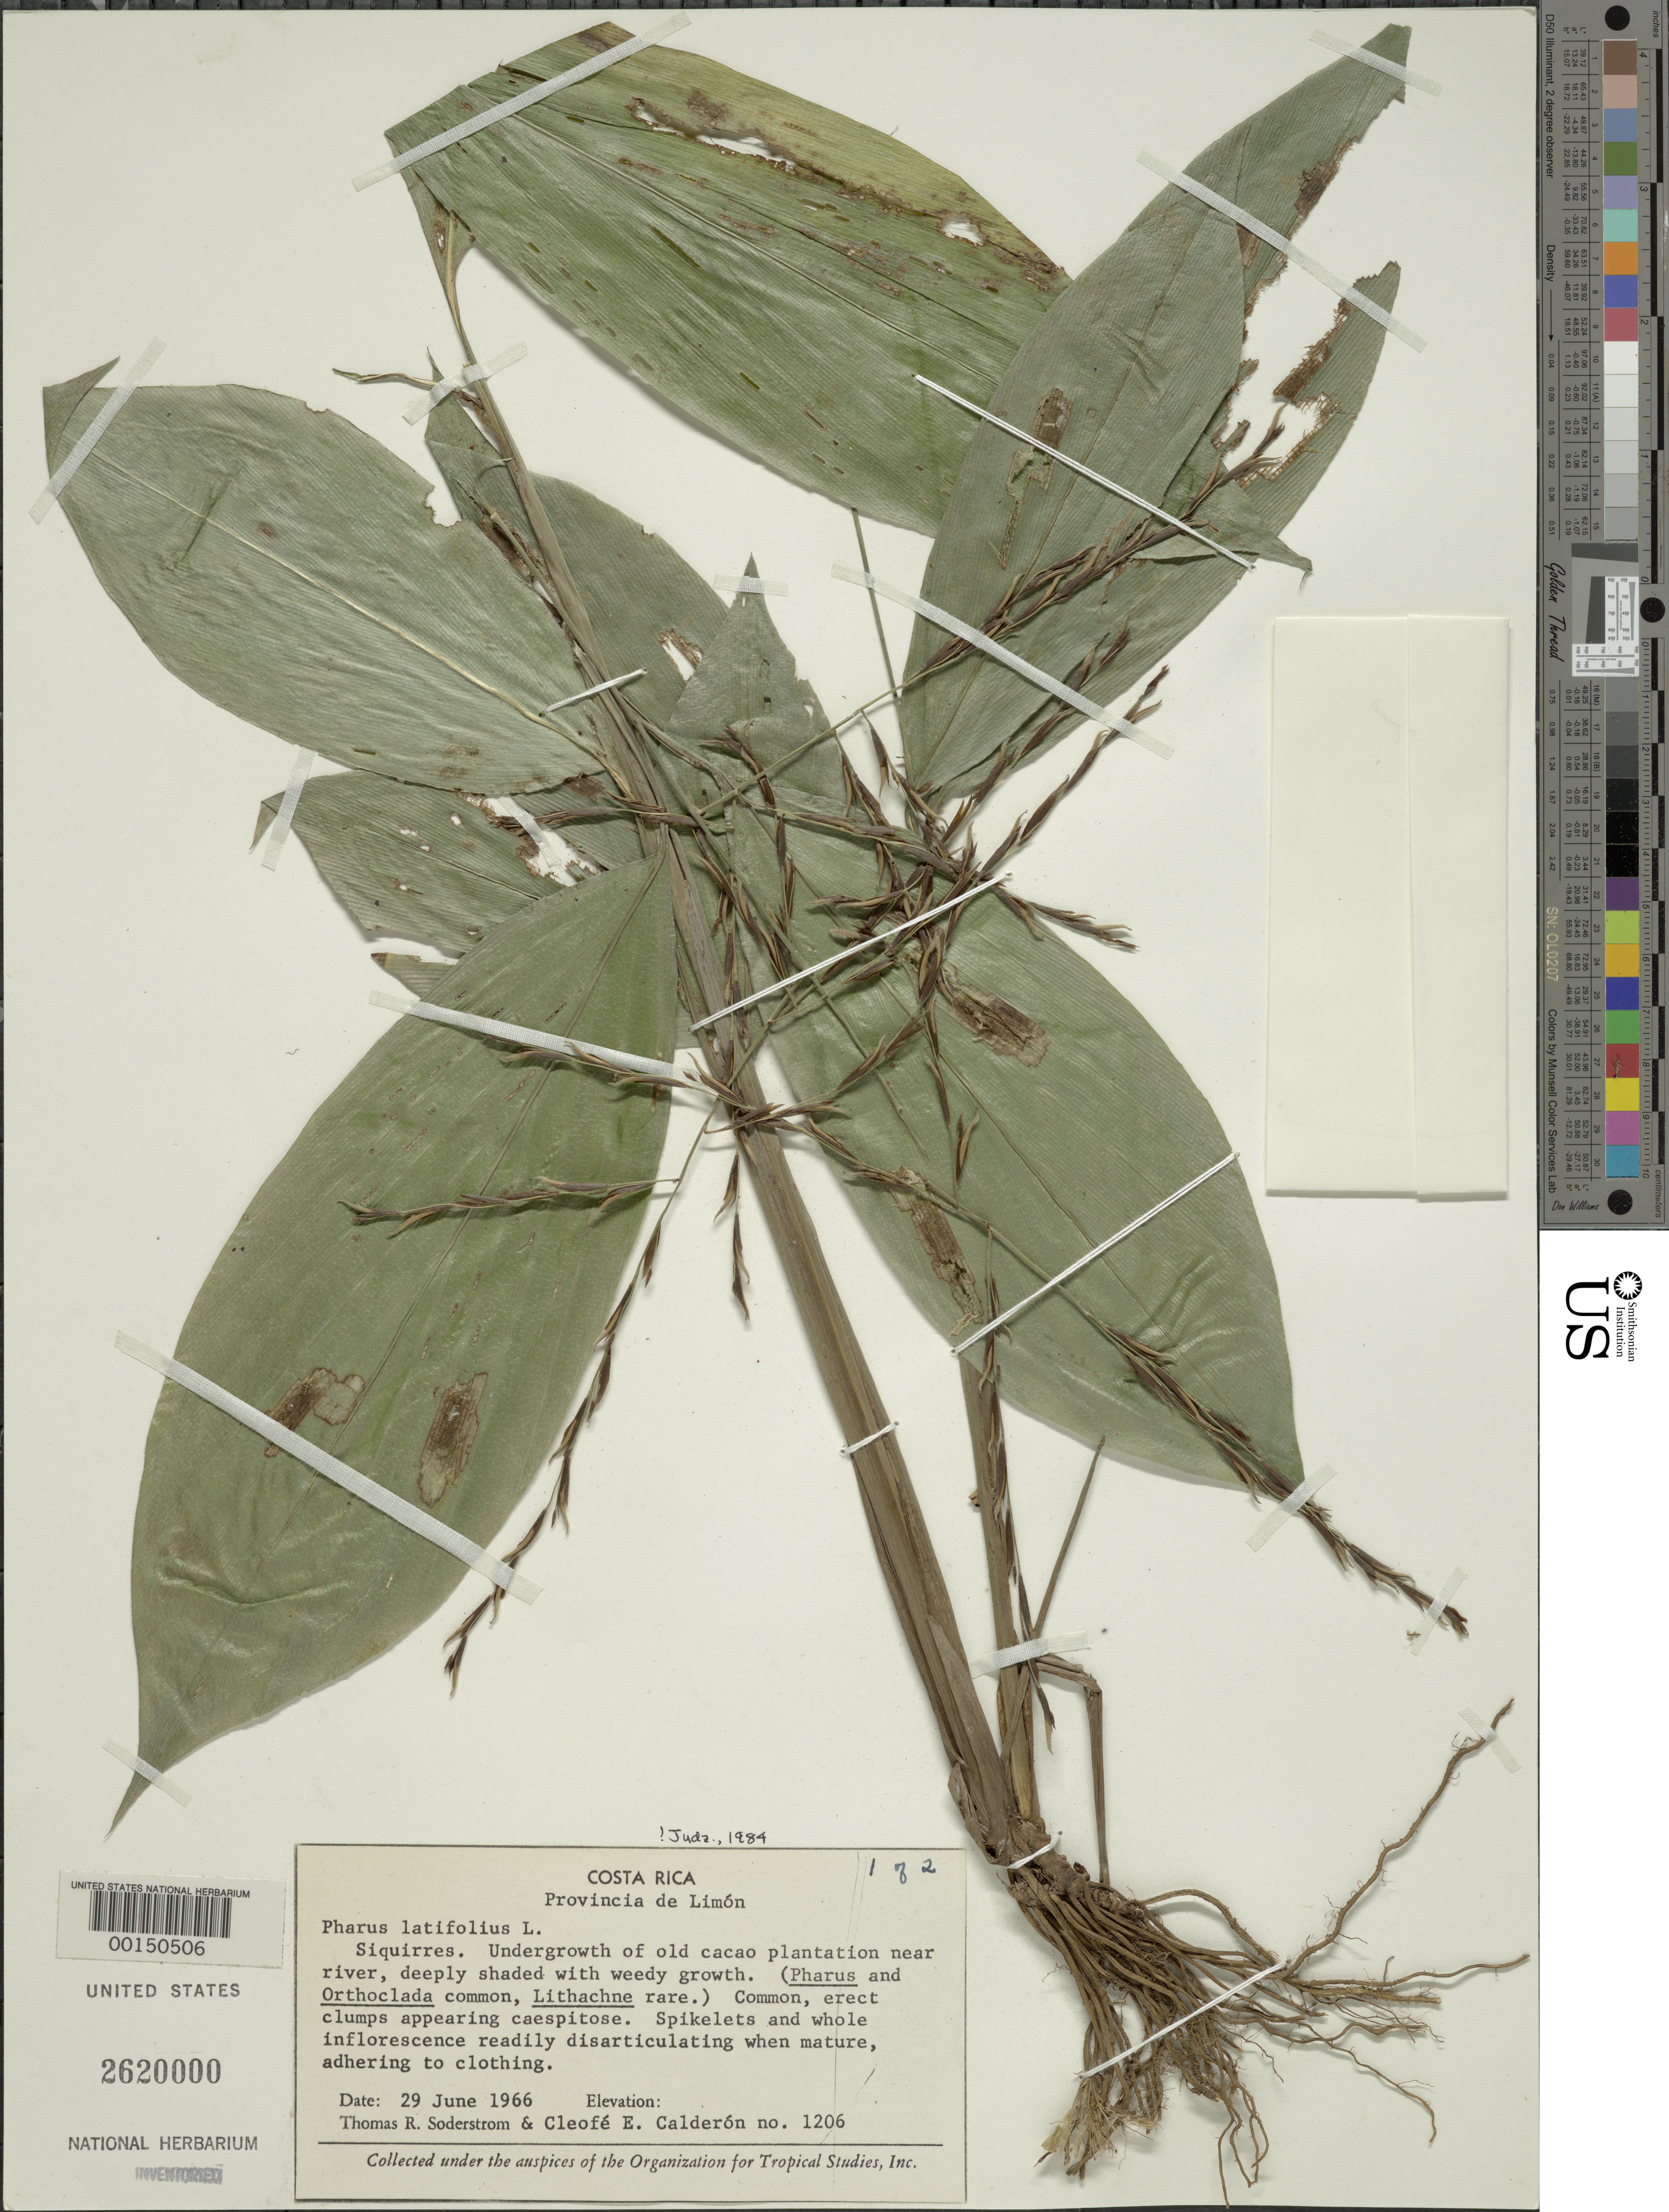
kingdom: Plantae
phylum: Tracheophyta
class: Liliopsida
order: Poales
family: Poaceae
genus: Pharus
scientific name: Pharus latifolius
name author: L.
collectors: T. R. Soderstrom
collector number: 1206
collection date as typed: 29 Jun 1966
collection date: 1966-06-29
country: Costa Rica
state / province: Limón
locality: Siquirres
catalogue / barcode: US 2602000